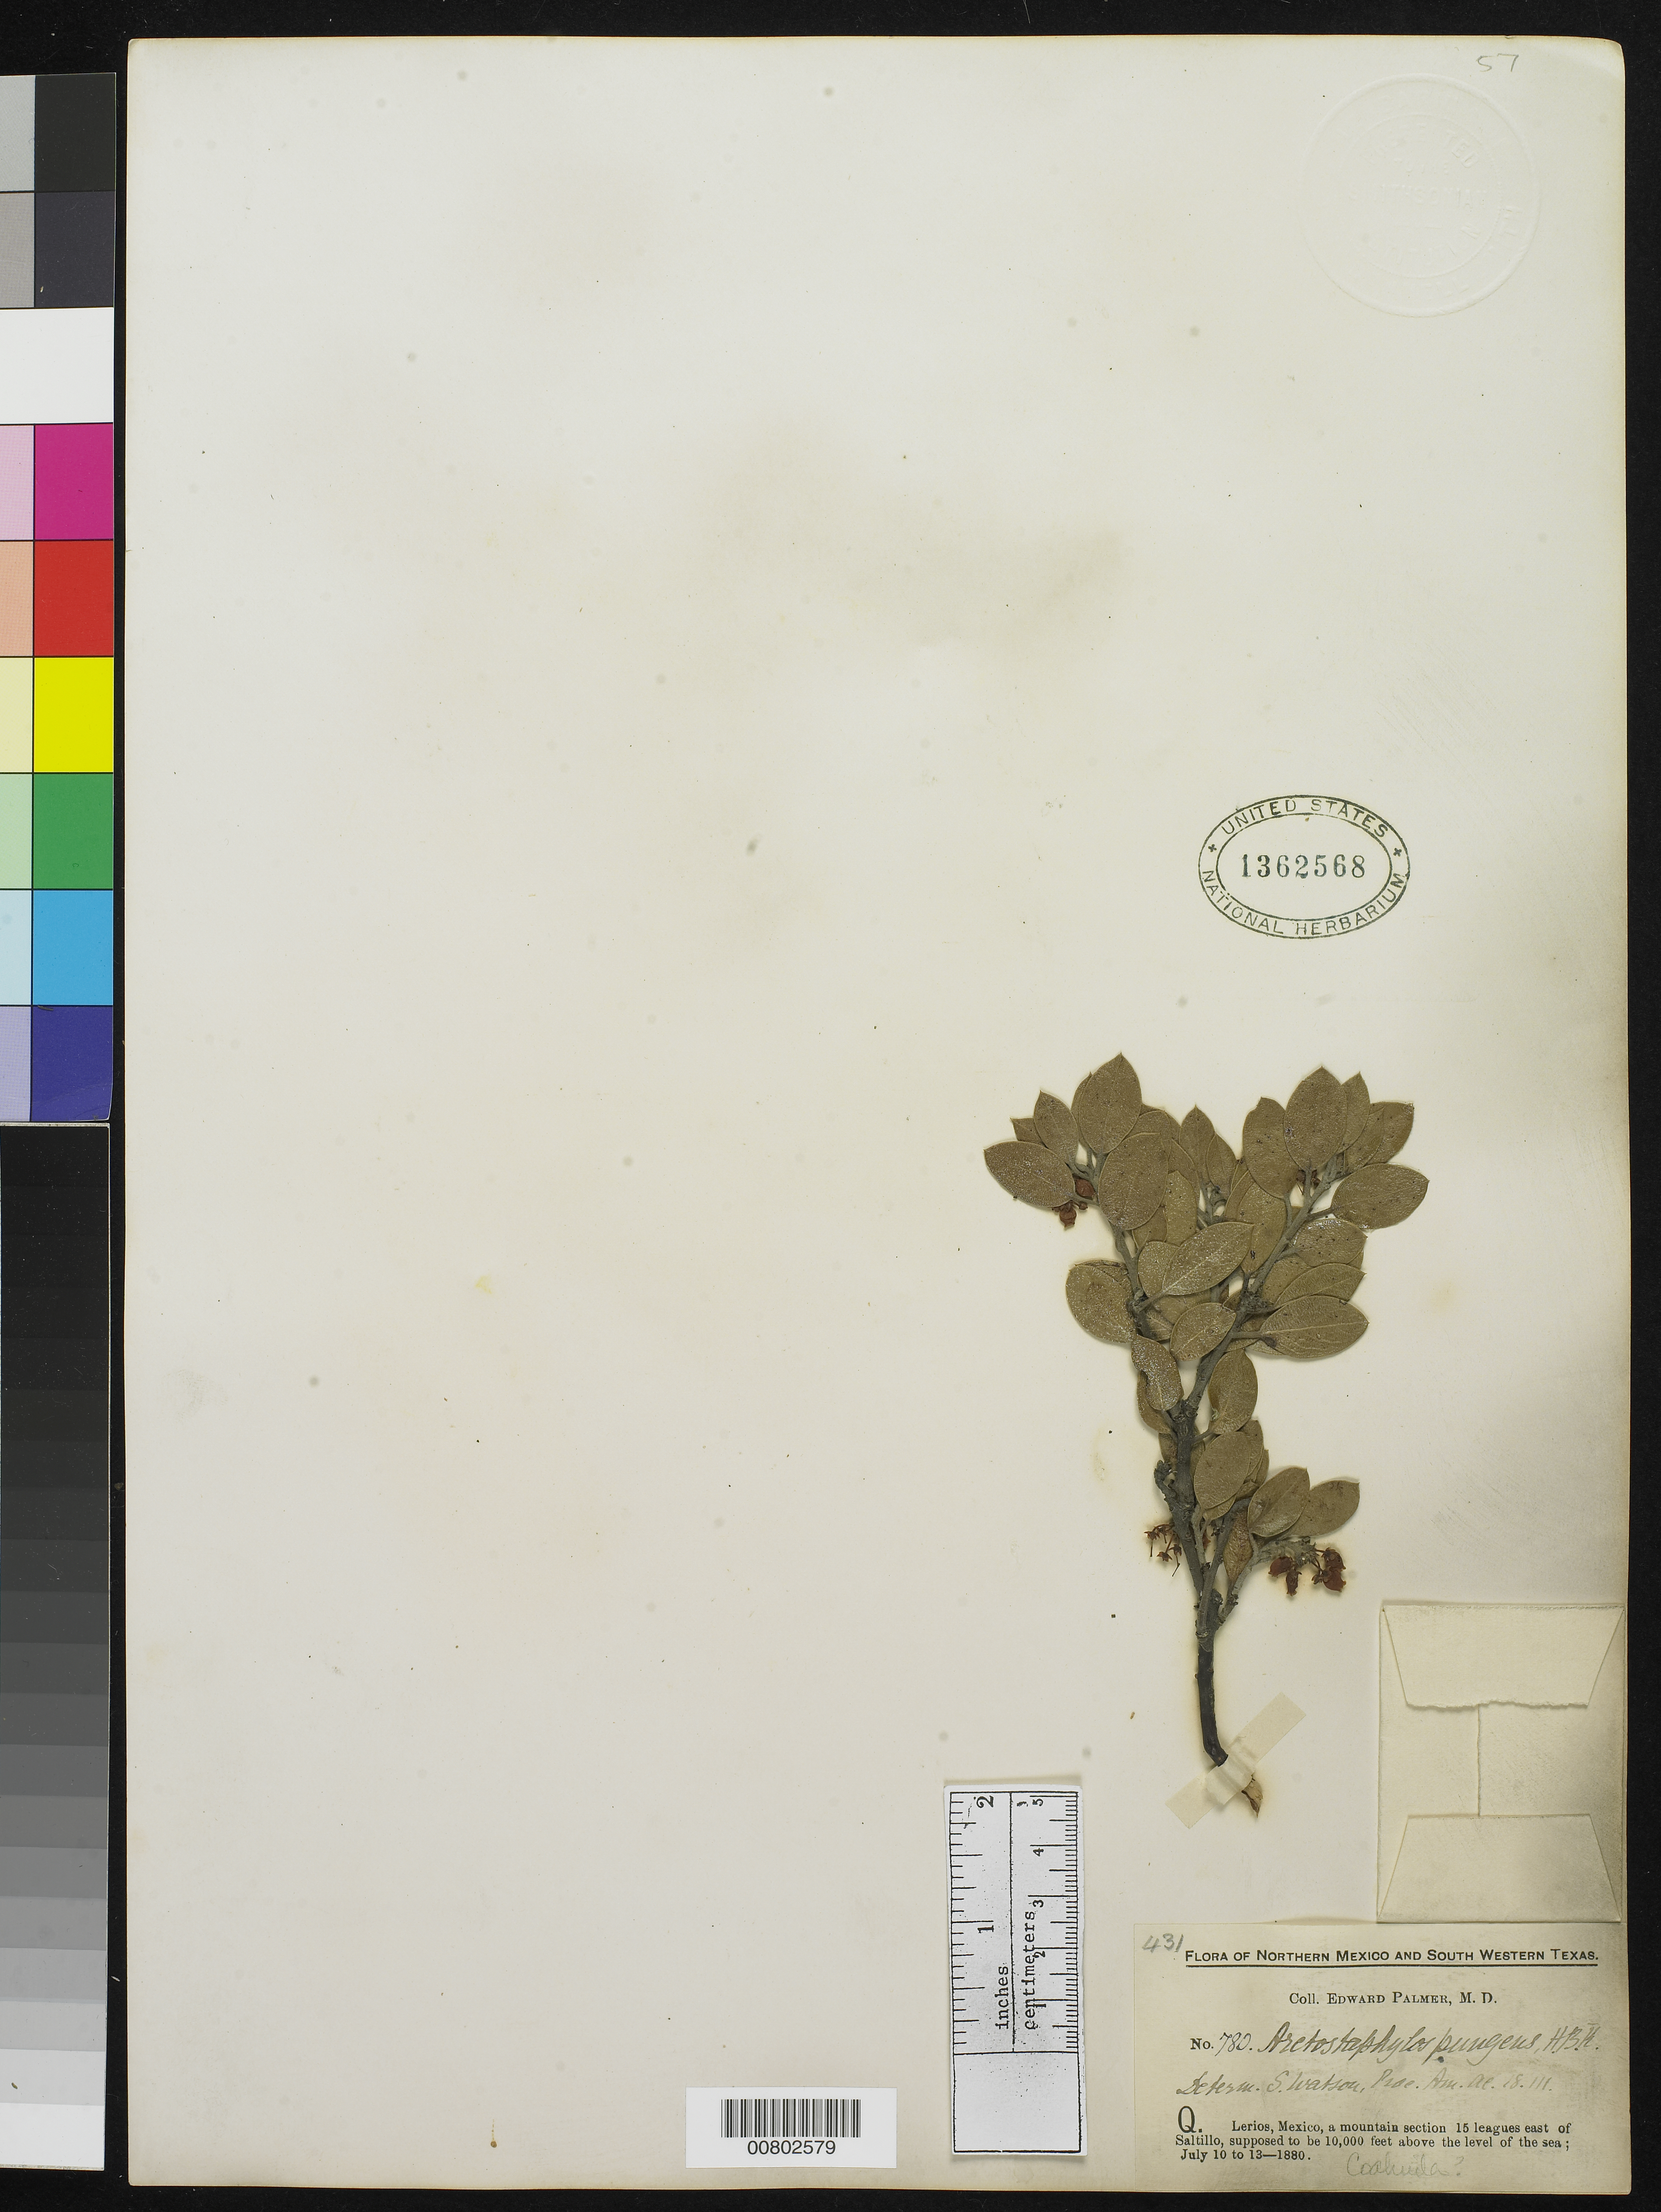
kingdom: Plantae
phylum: Tracheophyta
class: Magnoliopsida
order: Ericales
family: Ericaceae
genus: Arctostaphylos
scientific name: Arctostaphylos pungens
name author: Kunth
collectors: E. Palmer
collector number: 780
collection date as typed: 10 Jul 1880 to 13 Jul 1880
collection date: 1880-07-10/1880-07-13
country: Mexico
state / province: Coahuila / Nuevo León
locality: Q. Lerios, Mexico, a mountain section 15 leagues east of Saltillo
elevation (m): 3048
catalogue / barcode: US 1362568